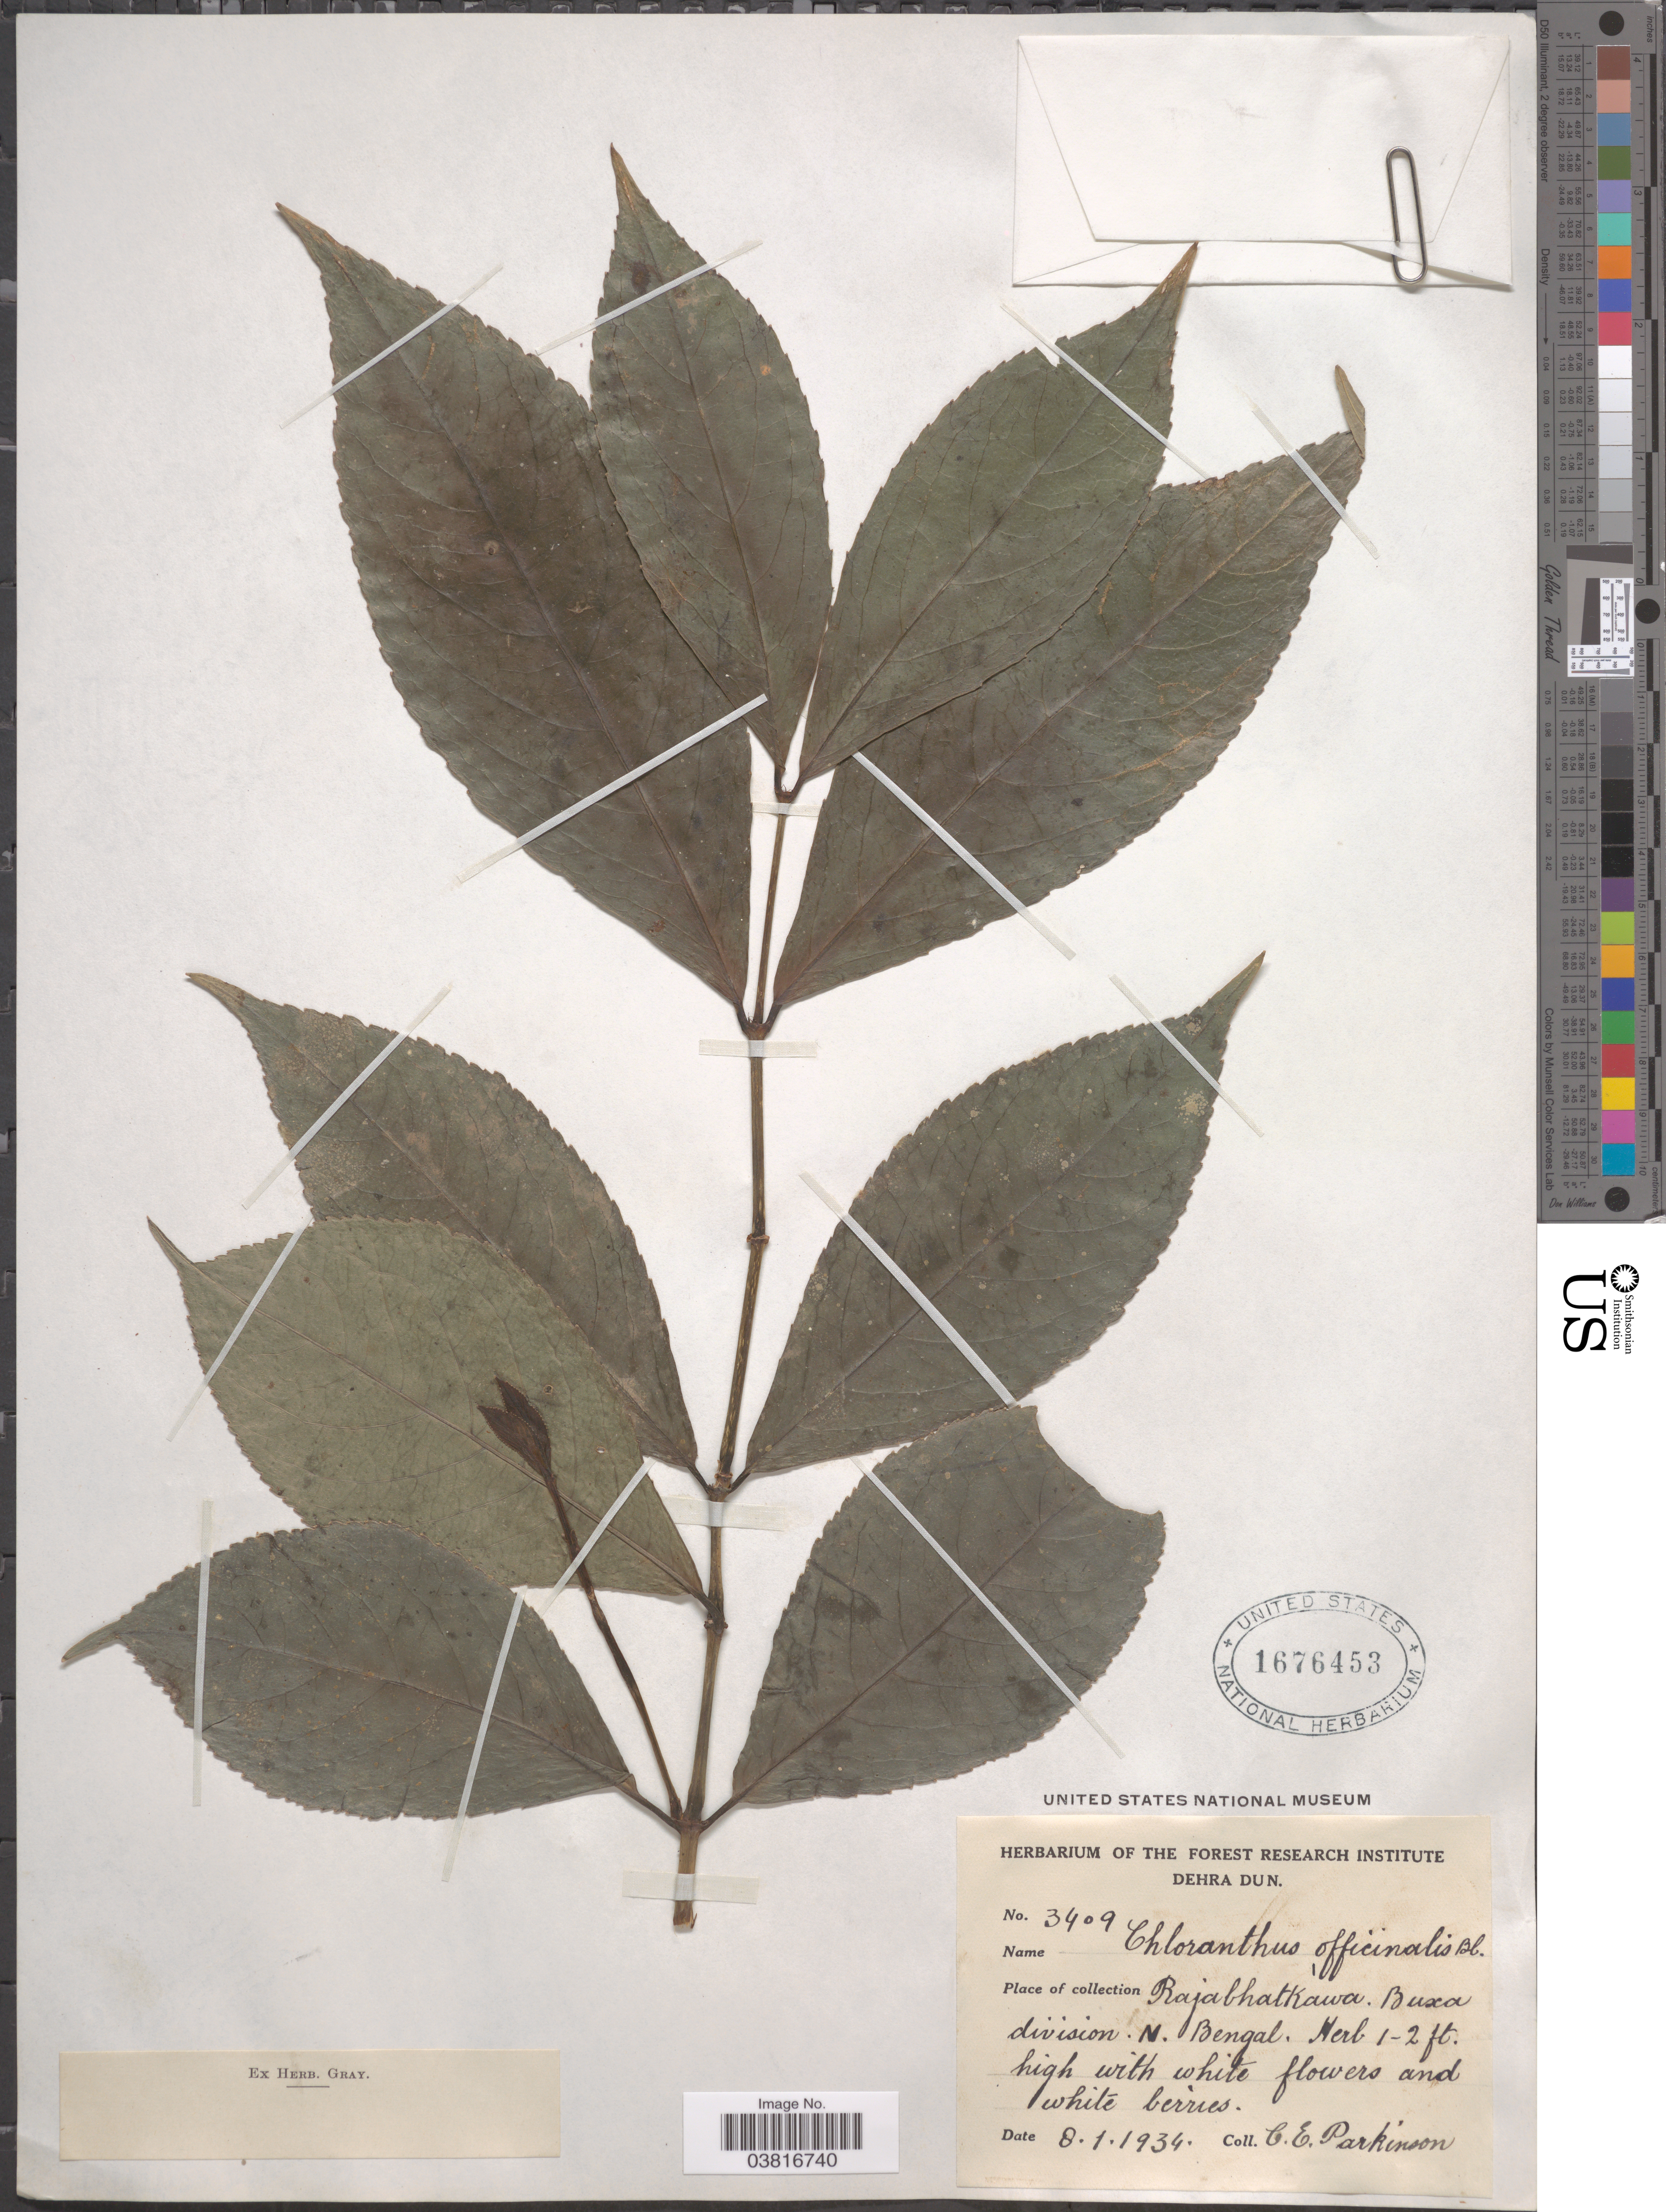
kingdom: Plantae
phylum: Tracheophyta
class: Magnoliopsida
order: Chloranthales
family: Chloranthaceae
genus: Chloranthus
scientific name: Chloranthus erectus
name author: (Buch.-Ham.) Verdc.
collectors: C. E. Parkinson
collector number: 3409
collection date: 1934-01-08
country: India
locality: Rajabhatkawa. Buxa division. N. Bengal.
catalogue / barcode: US 1676453